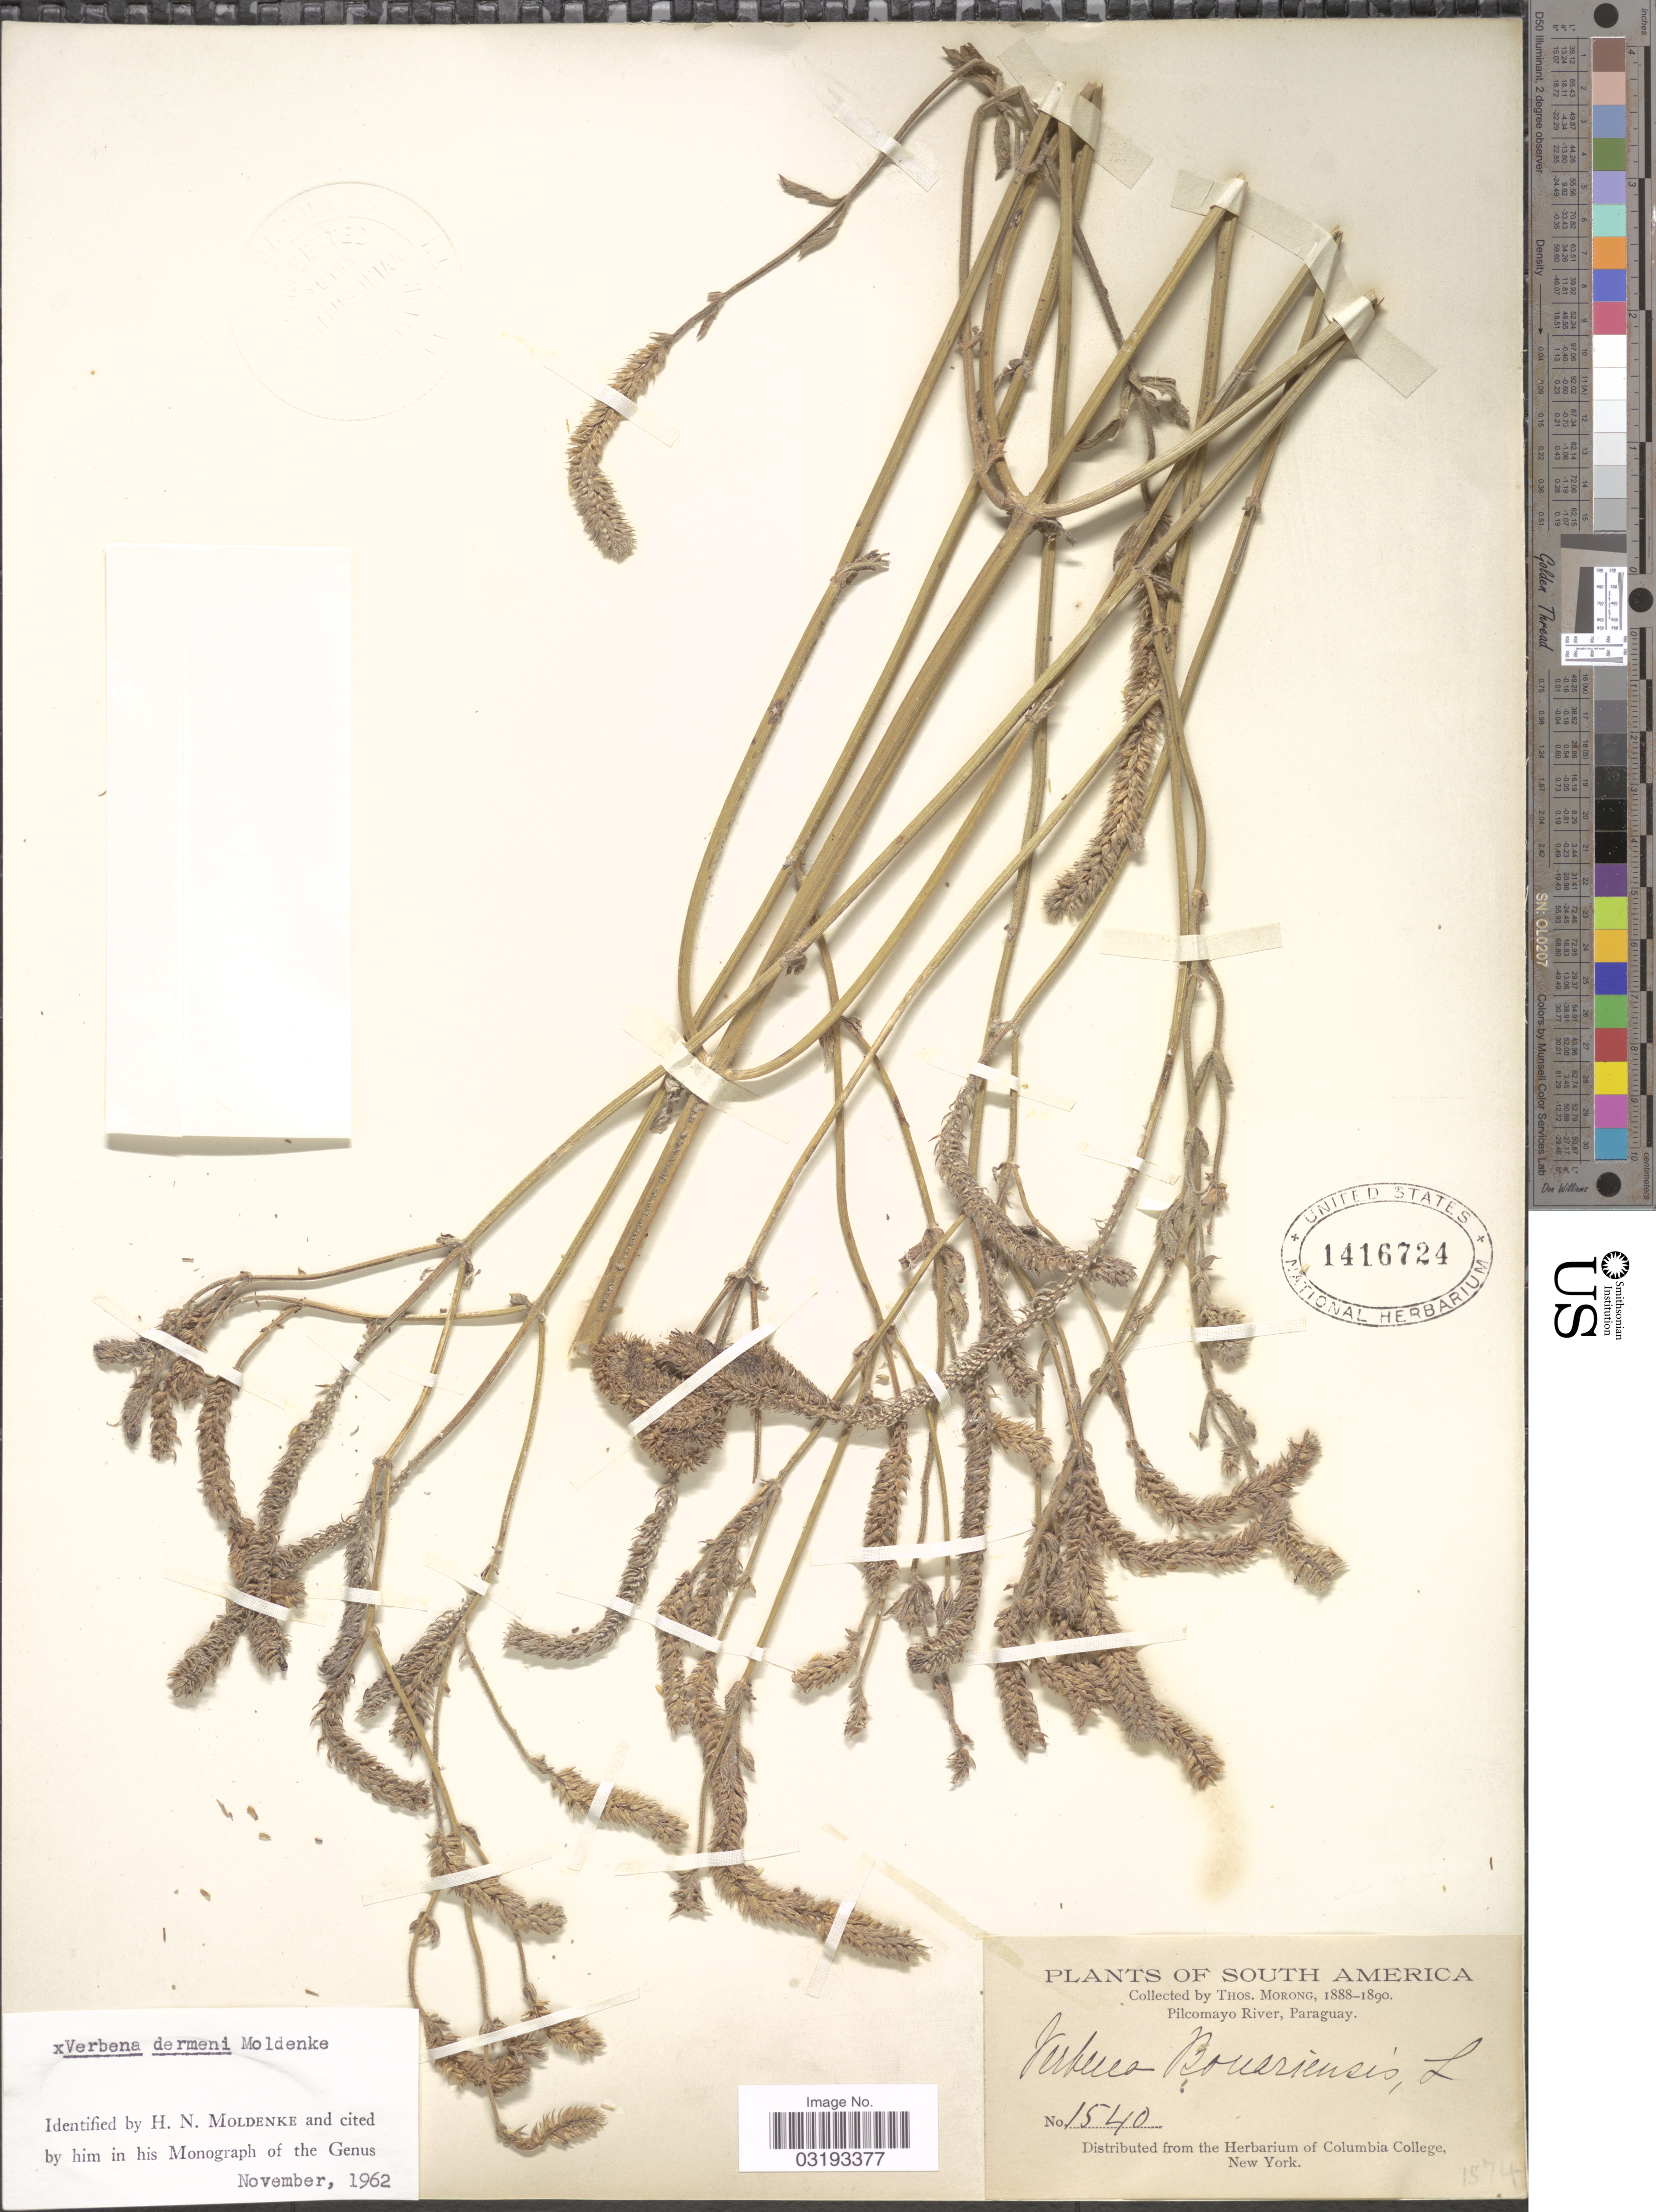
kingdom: Plantae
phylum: Tracheophyta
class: Magnoliopsida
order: Lamiales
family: Verbenaceae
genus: Verbena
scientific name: Verbena x dermeni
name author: Moldenke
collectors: ex herb. T. Morong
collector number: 1540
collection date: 1888/1890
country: Paraguay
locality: Pilcomayo River.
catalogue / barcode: US 1416724